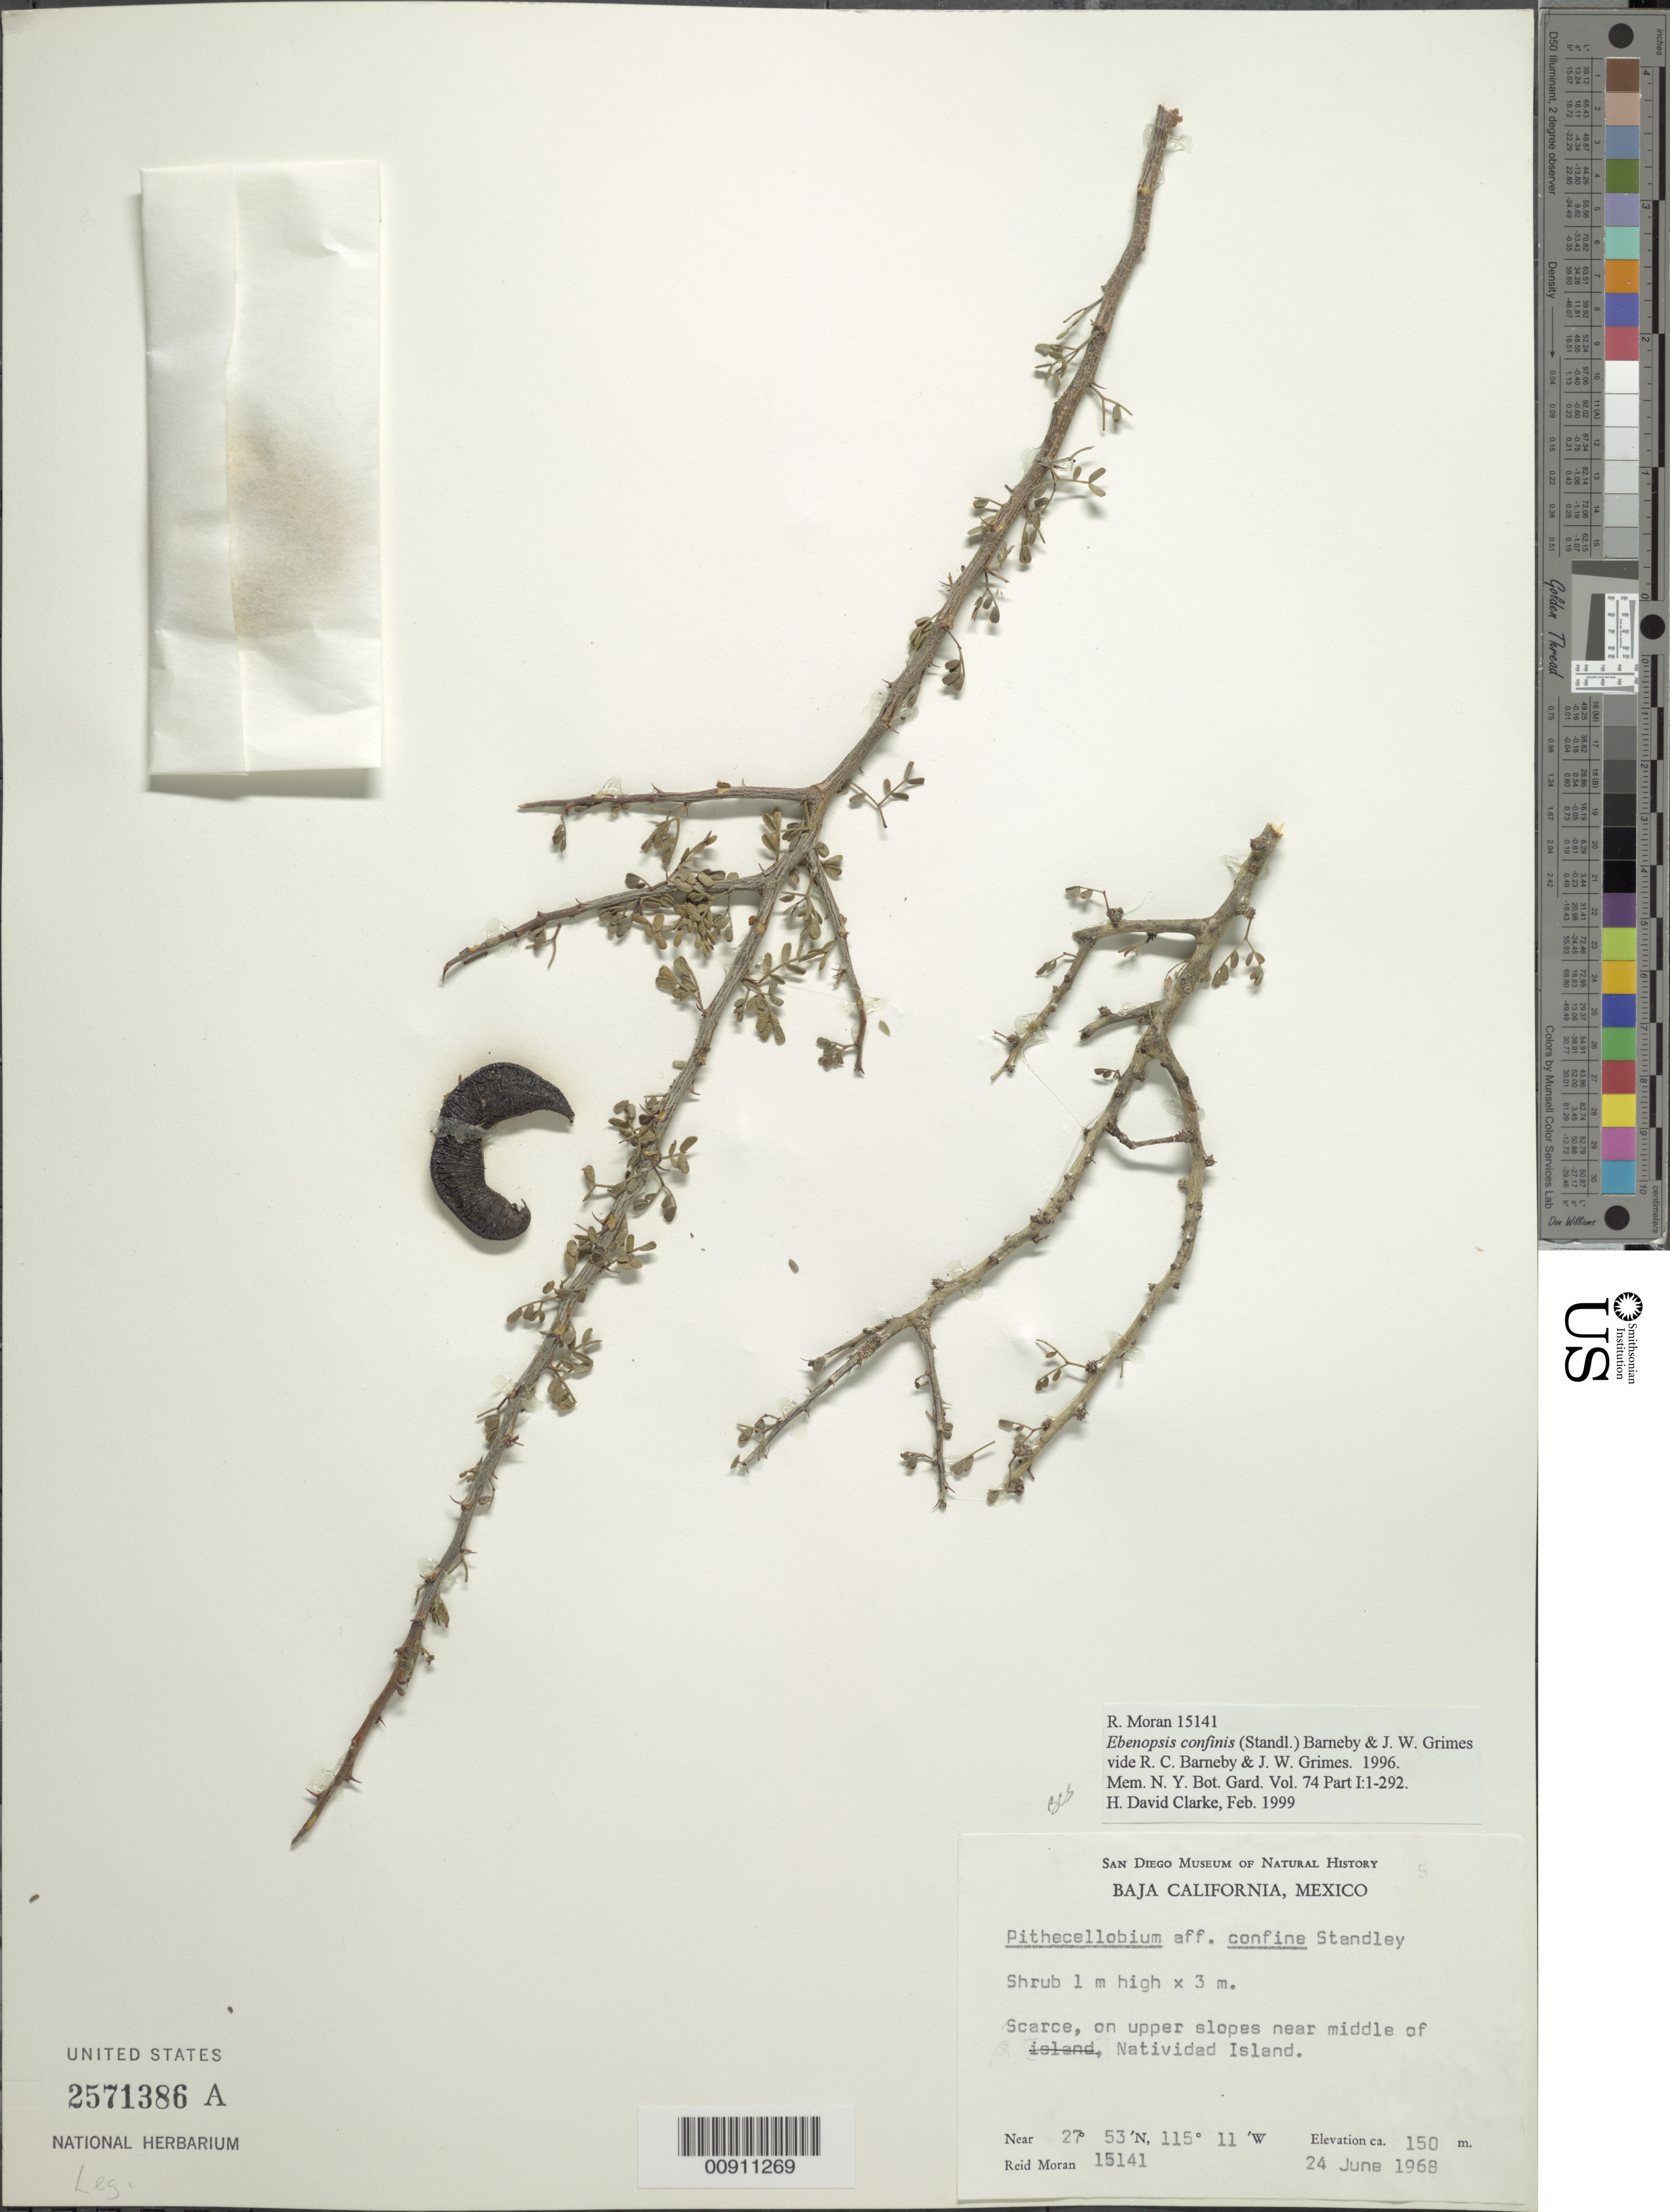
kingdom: Plantae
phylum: Tracheophyta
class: Magnoliopsida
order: Fabales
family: Fabaceae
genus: Ebenopsis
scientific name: Ebenopsis confinis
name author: (Standl.) Britton & Rose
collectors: R. V. Moran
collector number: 15141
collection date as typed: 24 Jun 1968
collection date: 1968-06-24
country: Mexico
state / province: Baja California Sur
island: Isla Natividad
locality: On upper slopes near middle of Natividad Island.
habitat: Upper slopes.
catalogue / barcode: US 2571386A